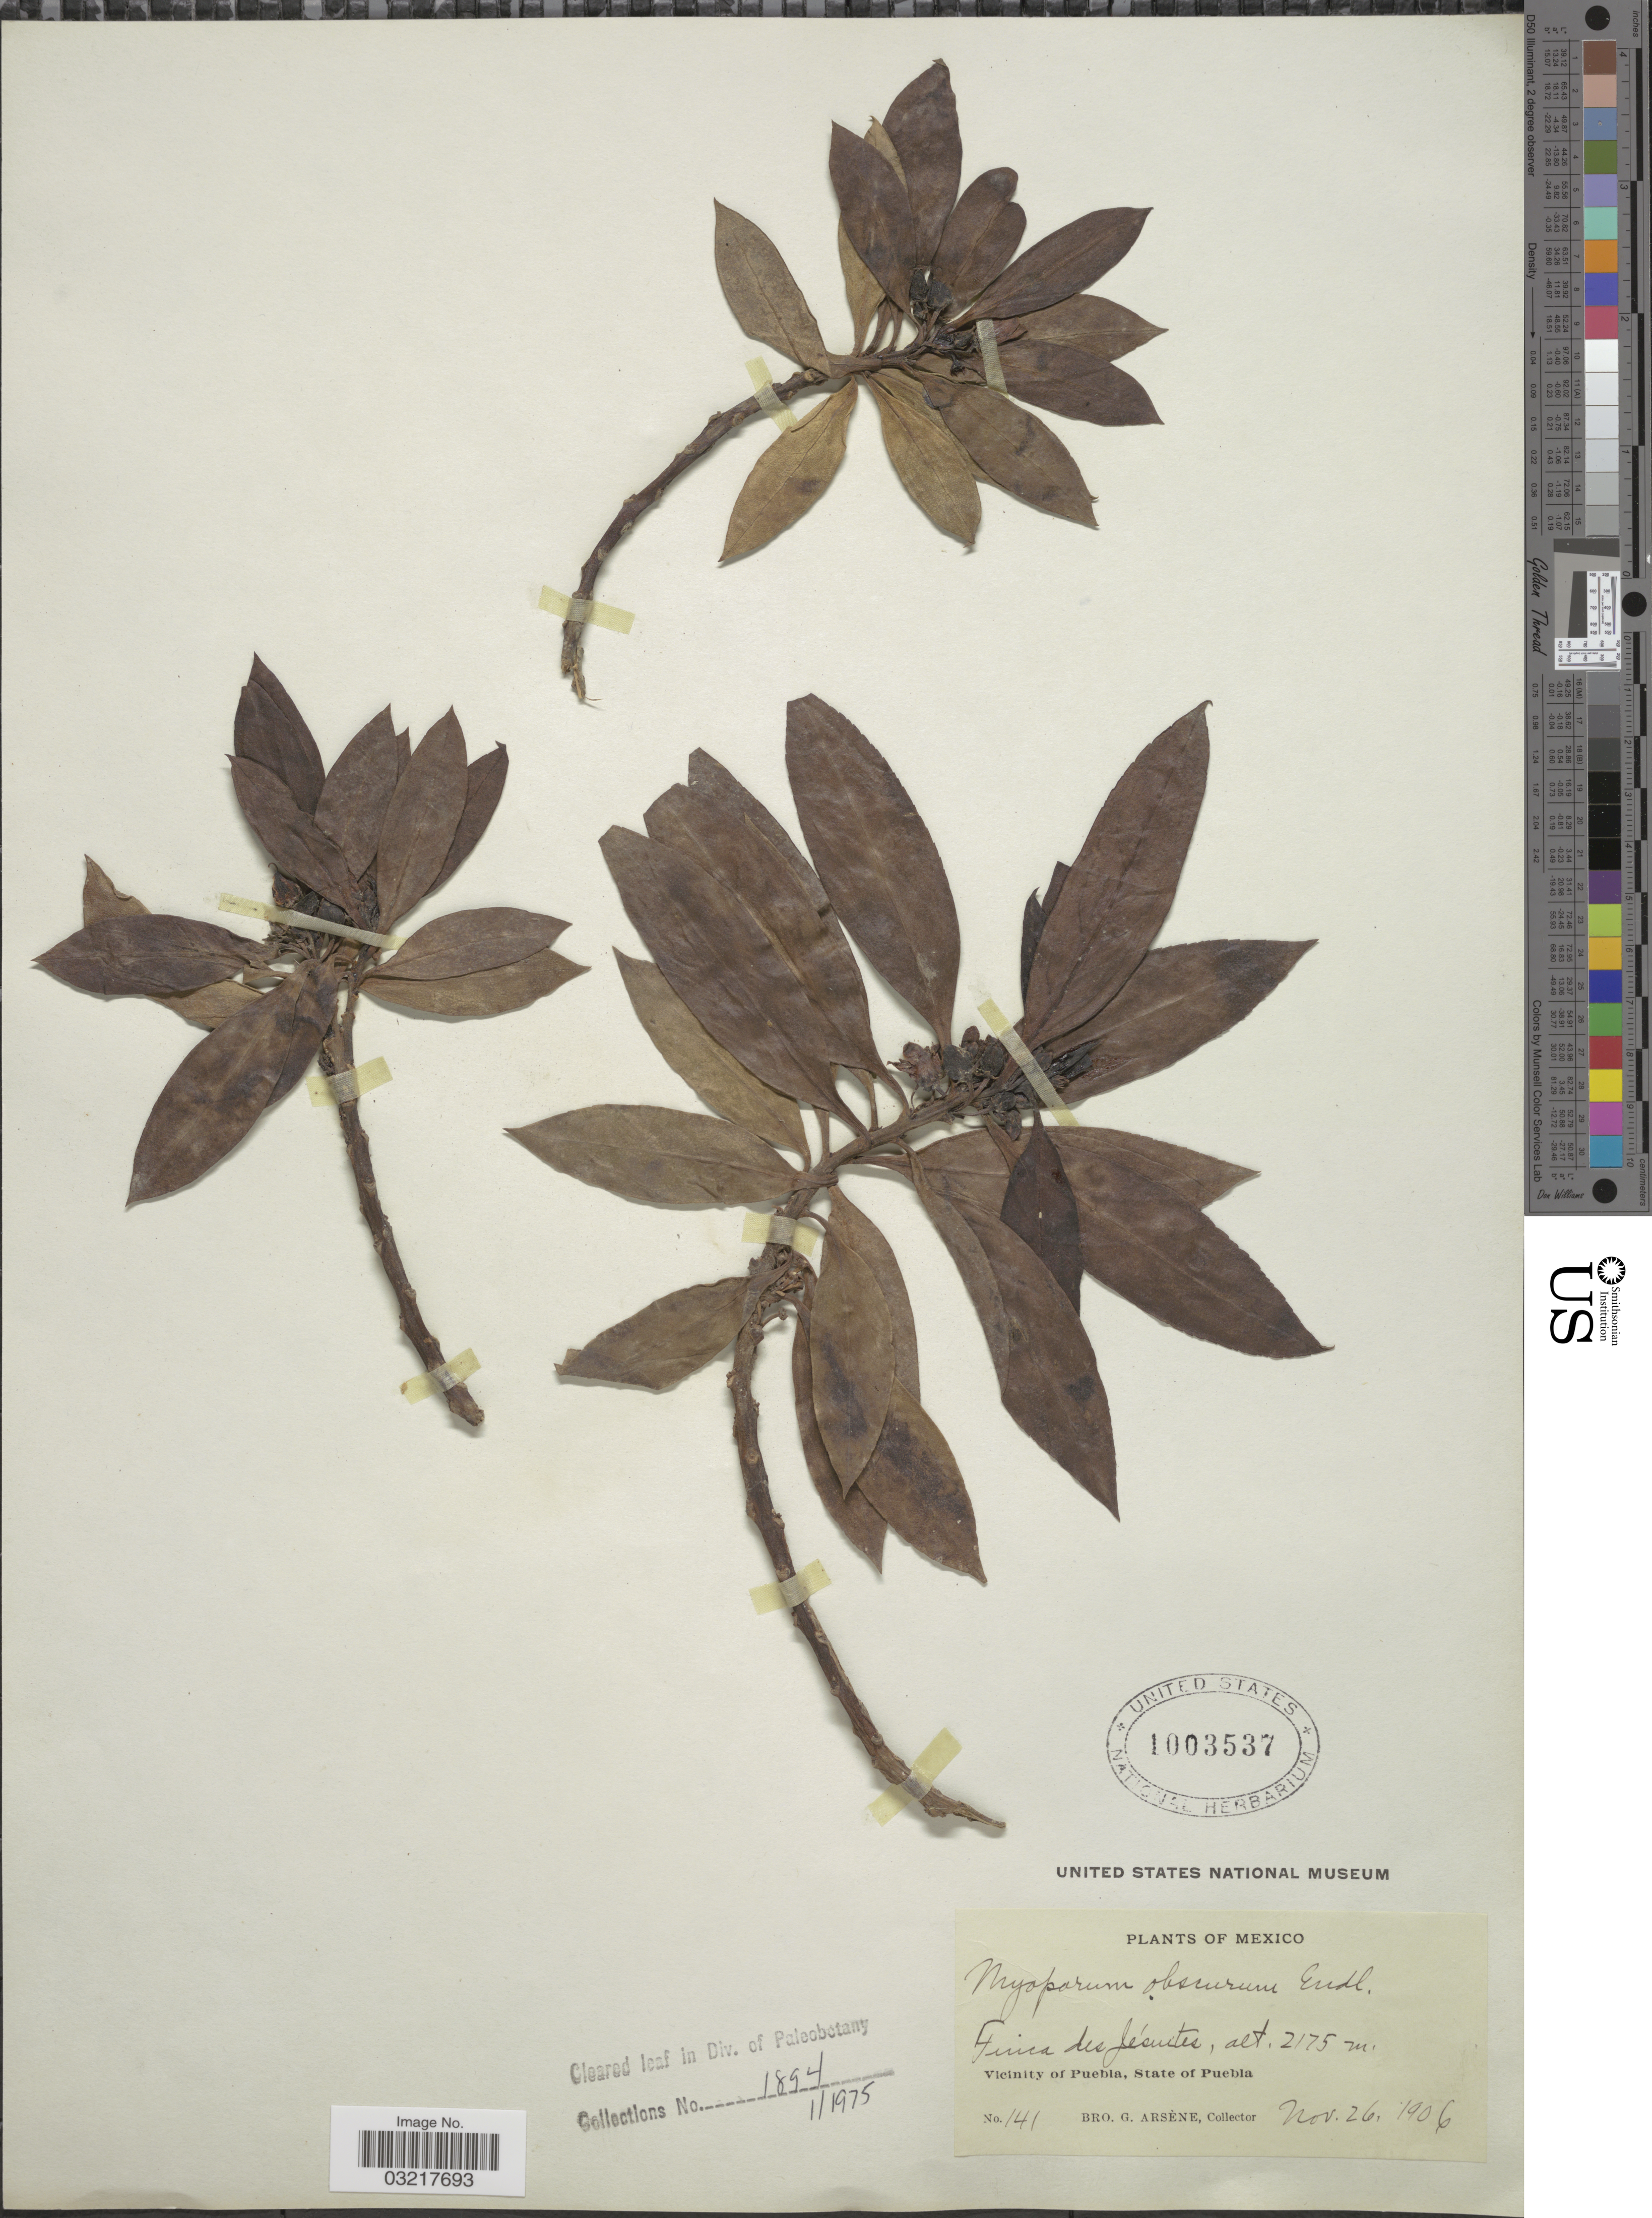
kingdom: Plantae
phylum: Tracheophyta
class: Magnoliopsida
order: Lamiales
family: Scrophulariaceae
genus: Myoporum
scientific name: Myoporum obscurum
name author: Endl.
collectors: Bro. G. Arsène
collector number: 141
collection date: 1906-11-26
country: Mexico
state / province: Puebla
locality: Finca de Jésuites. Vicinity of Puebla.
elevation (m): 2175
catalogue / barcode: US 1003537